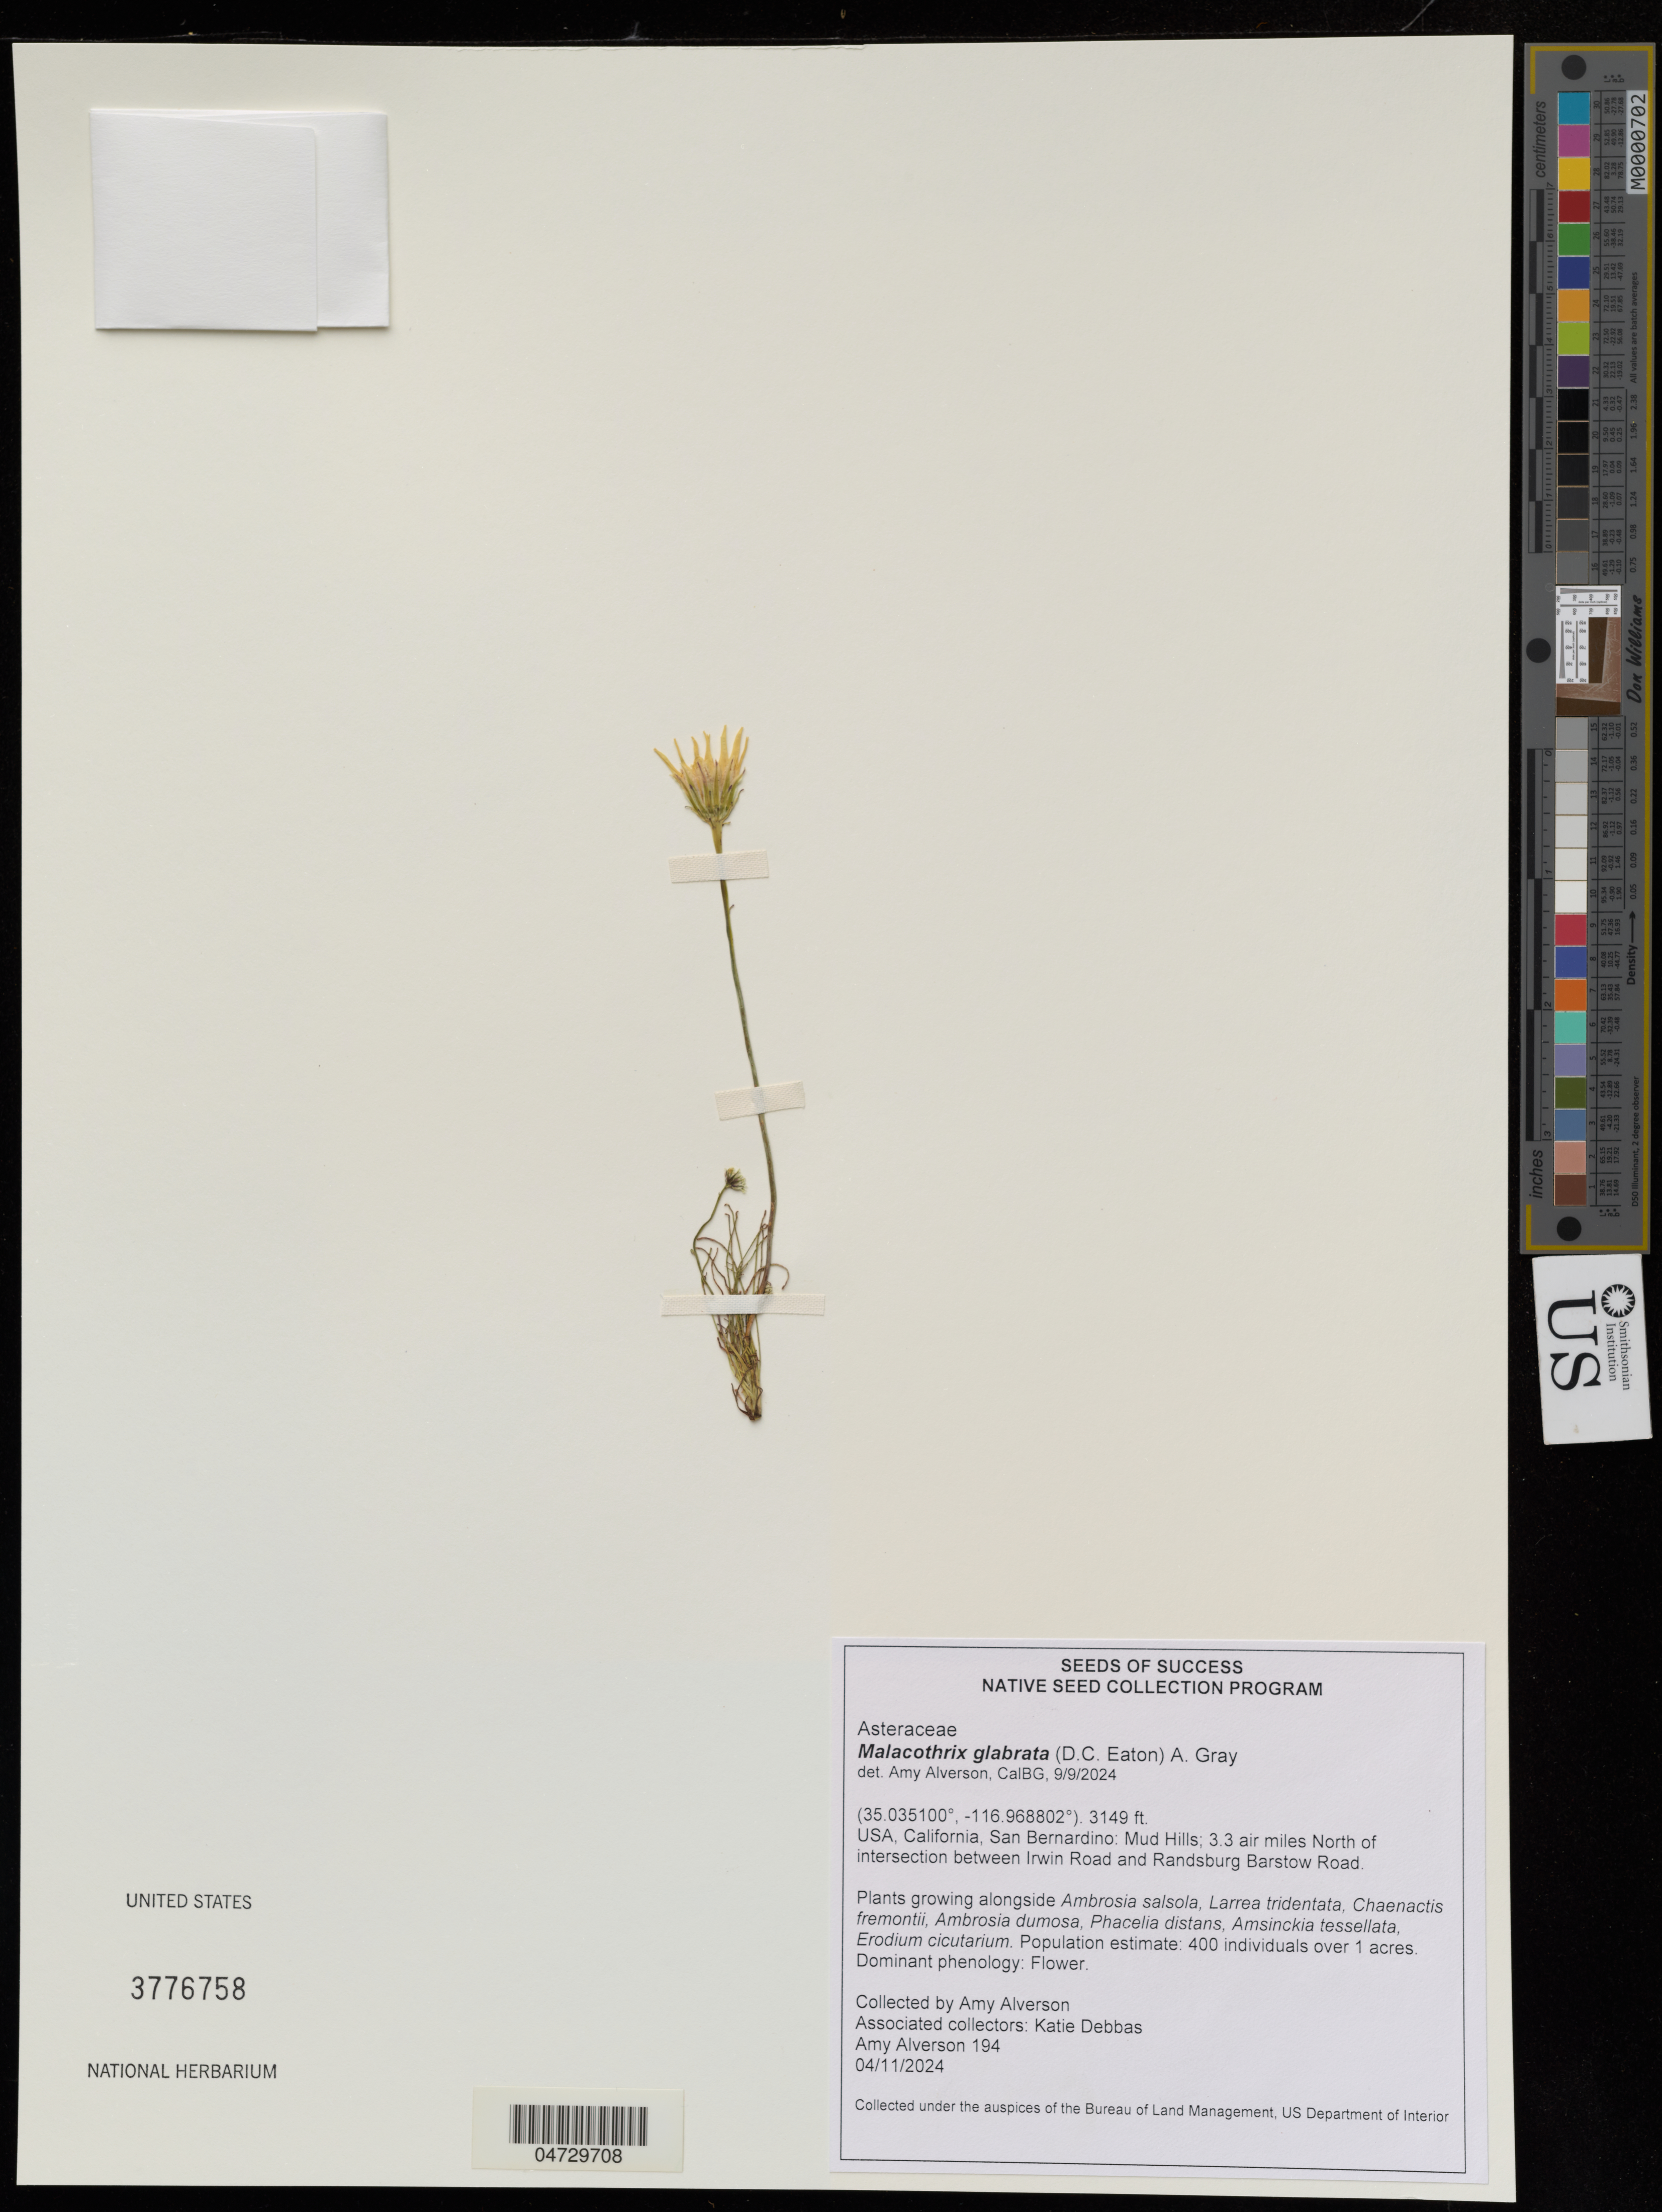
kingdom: Plantae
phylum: Tracheophyta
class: Magnoliopsida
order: Asterales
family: Asteraceae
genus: Malacothrix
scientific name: Malacothrix glabrata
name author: (A. Gray ex D.C. Eaton) A. Gray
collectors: A. Alverson & K. Debbas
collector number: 194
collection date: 2024-04-11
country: United States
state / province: California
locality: San Bernardino: Mud Hills; 3.3 air miles North of intersection between Irwin Road and Randsburg Barstow Road.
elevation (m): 960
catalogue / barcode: US 3776758